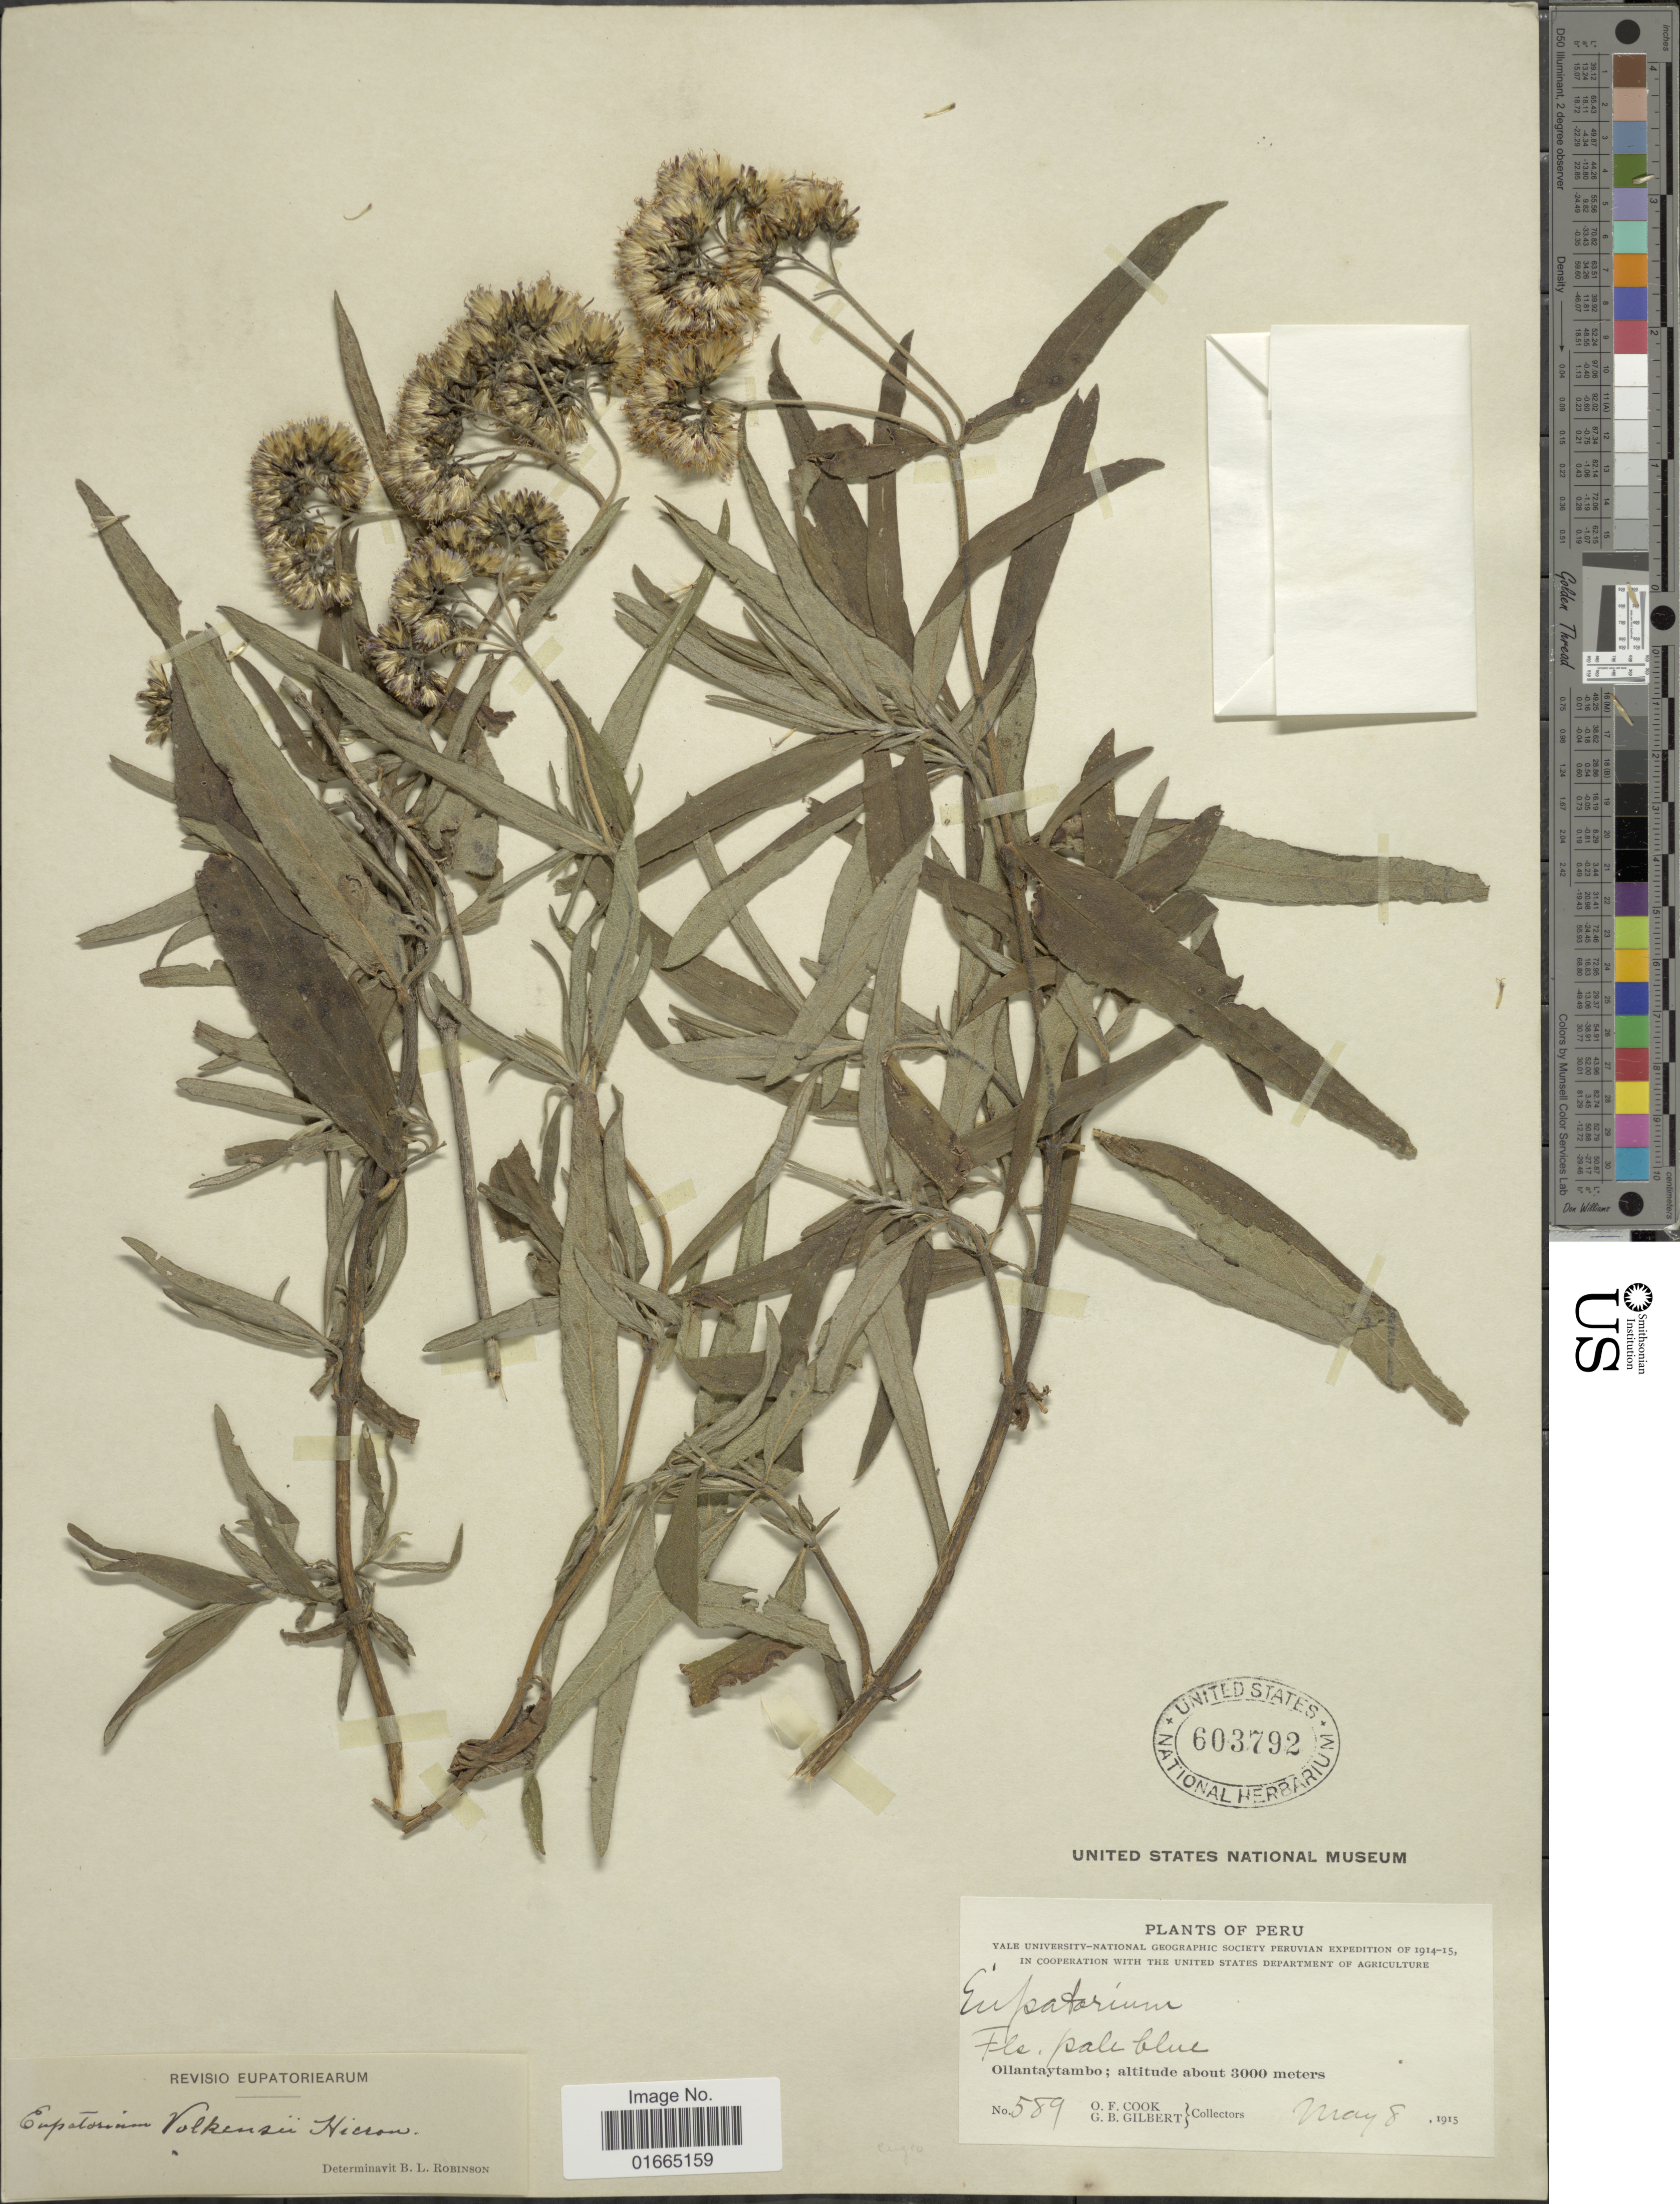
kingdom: Plantae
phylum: Tracheophyta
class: Magnoliopsida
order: Asterales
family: Asteraceae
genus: Cronquistianthus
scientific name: Cronquistianthus volkensii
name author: (Hieron.) R.M. King & H. Rob.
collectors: O. F. Cook & G. B. Gilbert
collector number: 589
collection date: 1915-05-08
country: Peru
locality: Ollantaytambo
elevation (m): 3000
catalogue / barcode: US 603792